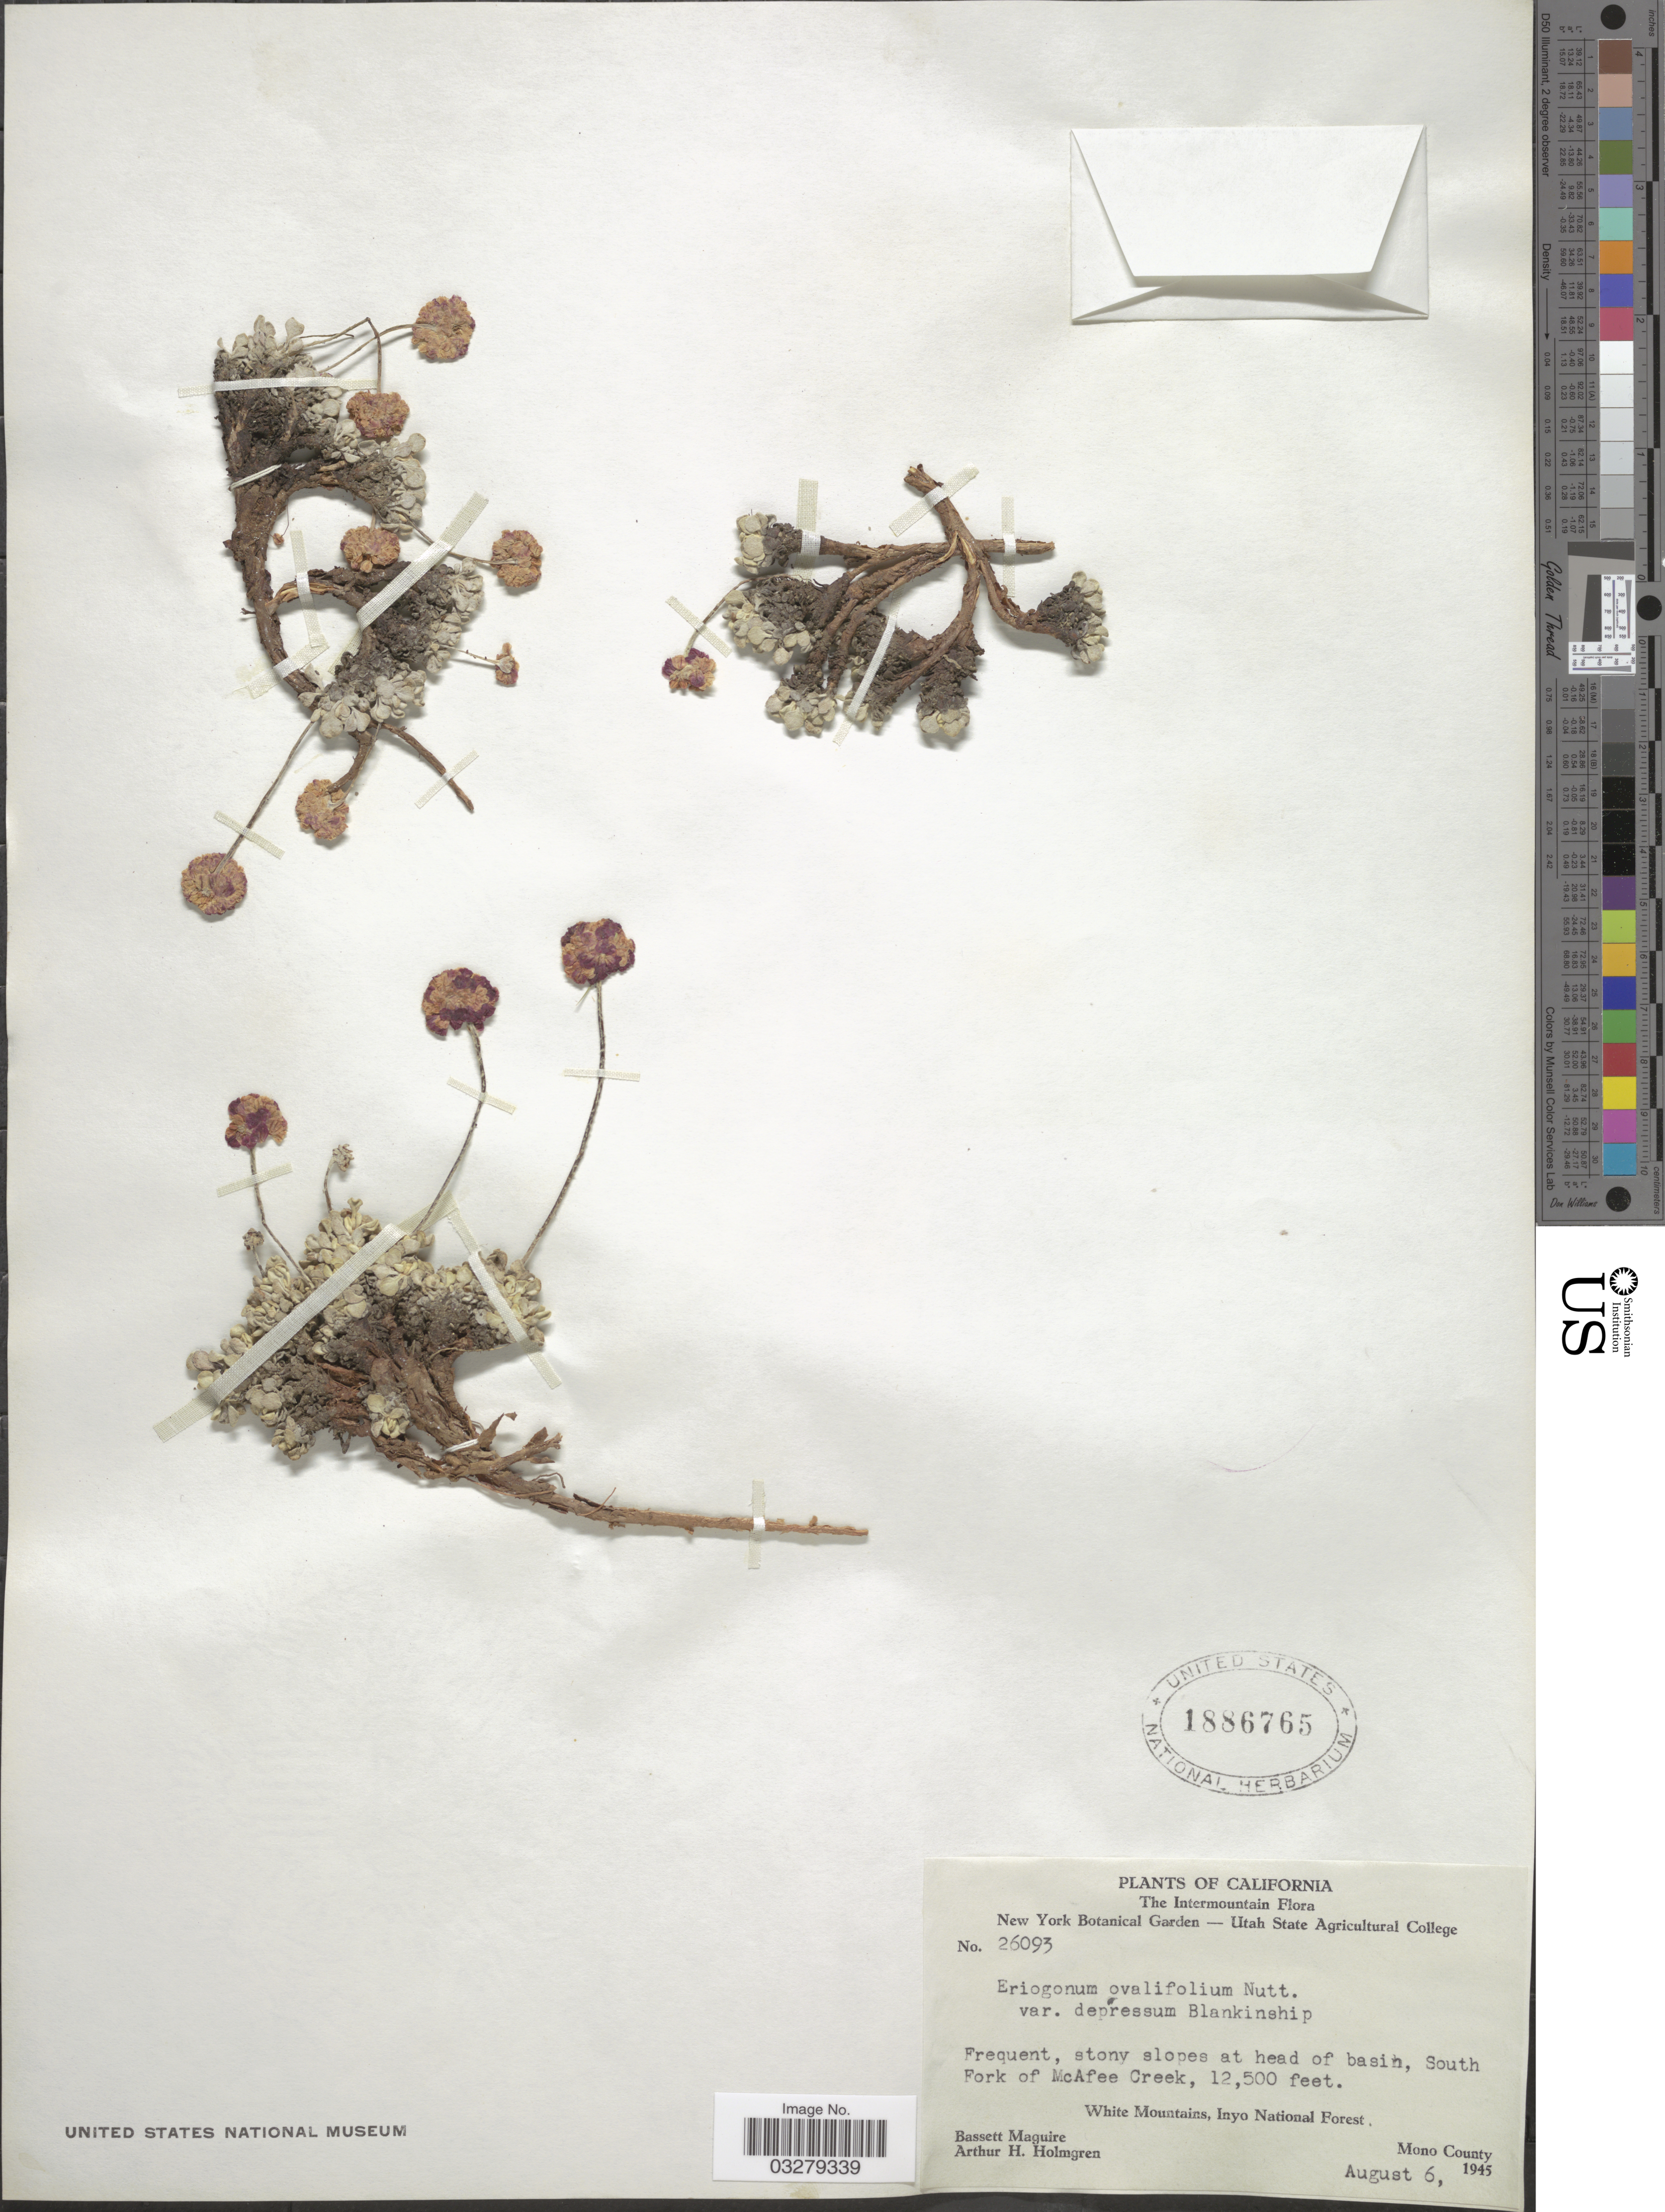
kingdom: Plantae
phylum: Tracheophyta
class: Magnoliopsida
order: Caryophyllales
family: Polygonaceae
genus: Eriogonum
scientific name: Eriogonum ovalifolium var. depressum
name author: Blank.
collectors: B. Maguire & A. H. Holmgren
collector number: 26093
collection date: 1945-08-06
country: United States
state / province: California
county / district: Mono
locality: The Intermountain, stony slopes at head of basin, South Fork of McAfee Creek, White Mountains, Inyo National Forest, Mono County.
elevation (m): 3810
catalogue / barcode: US 1886765